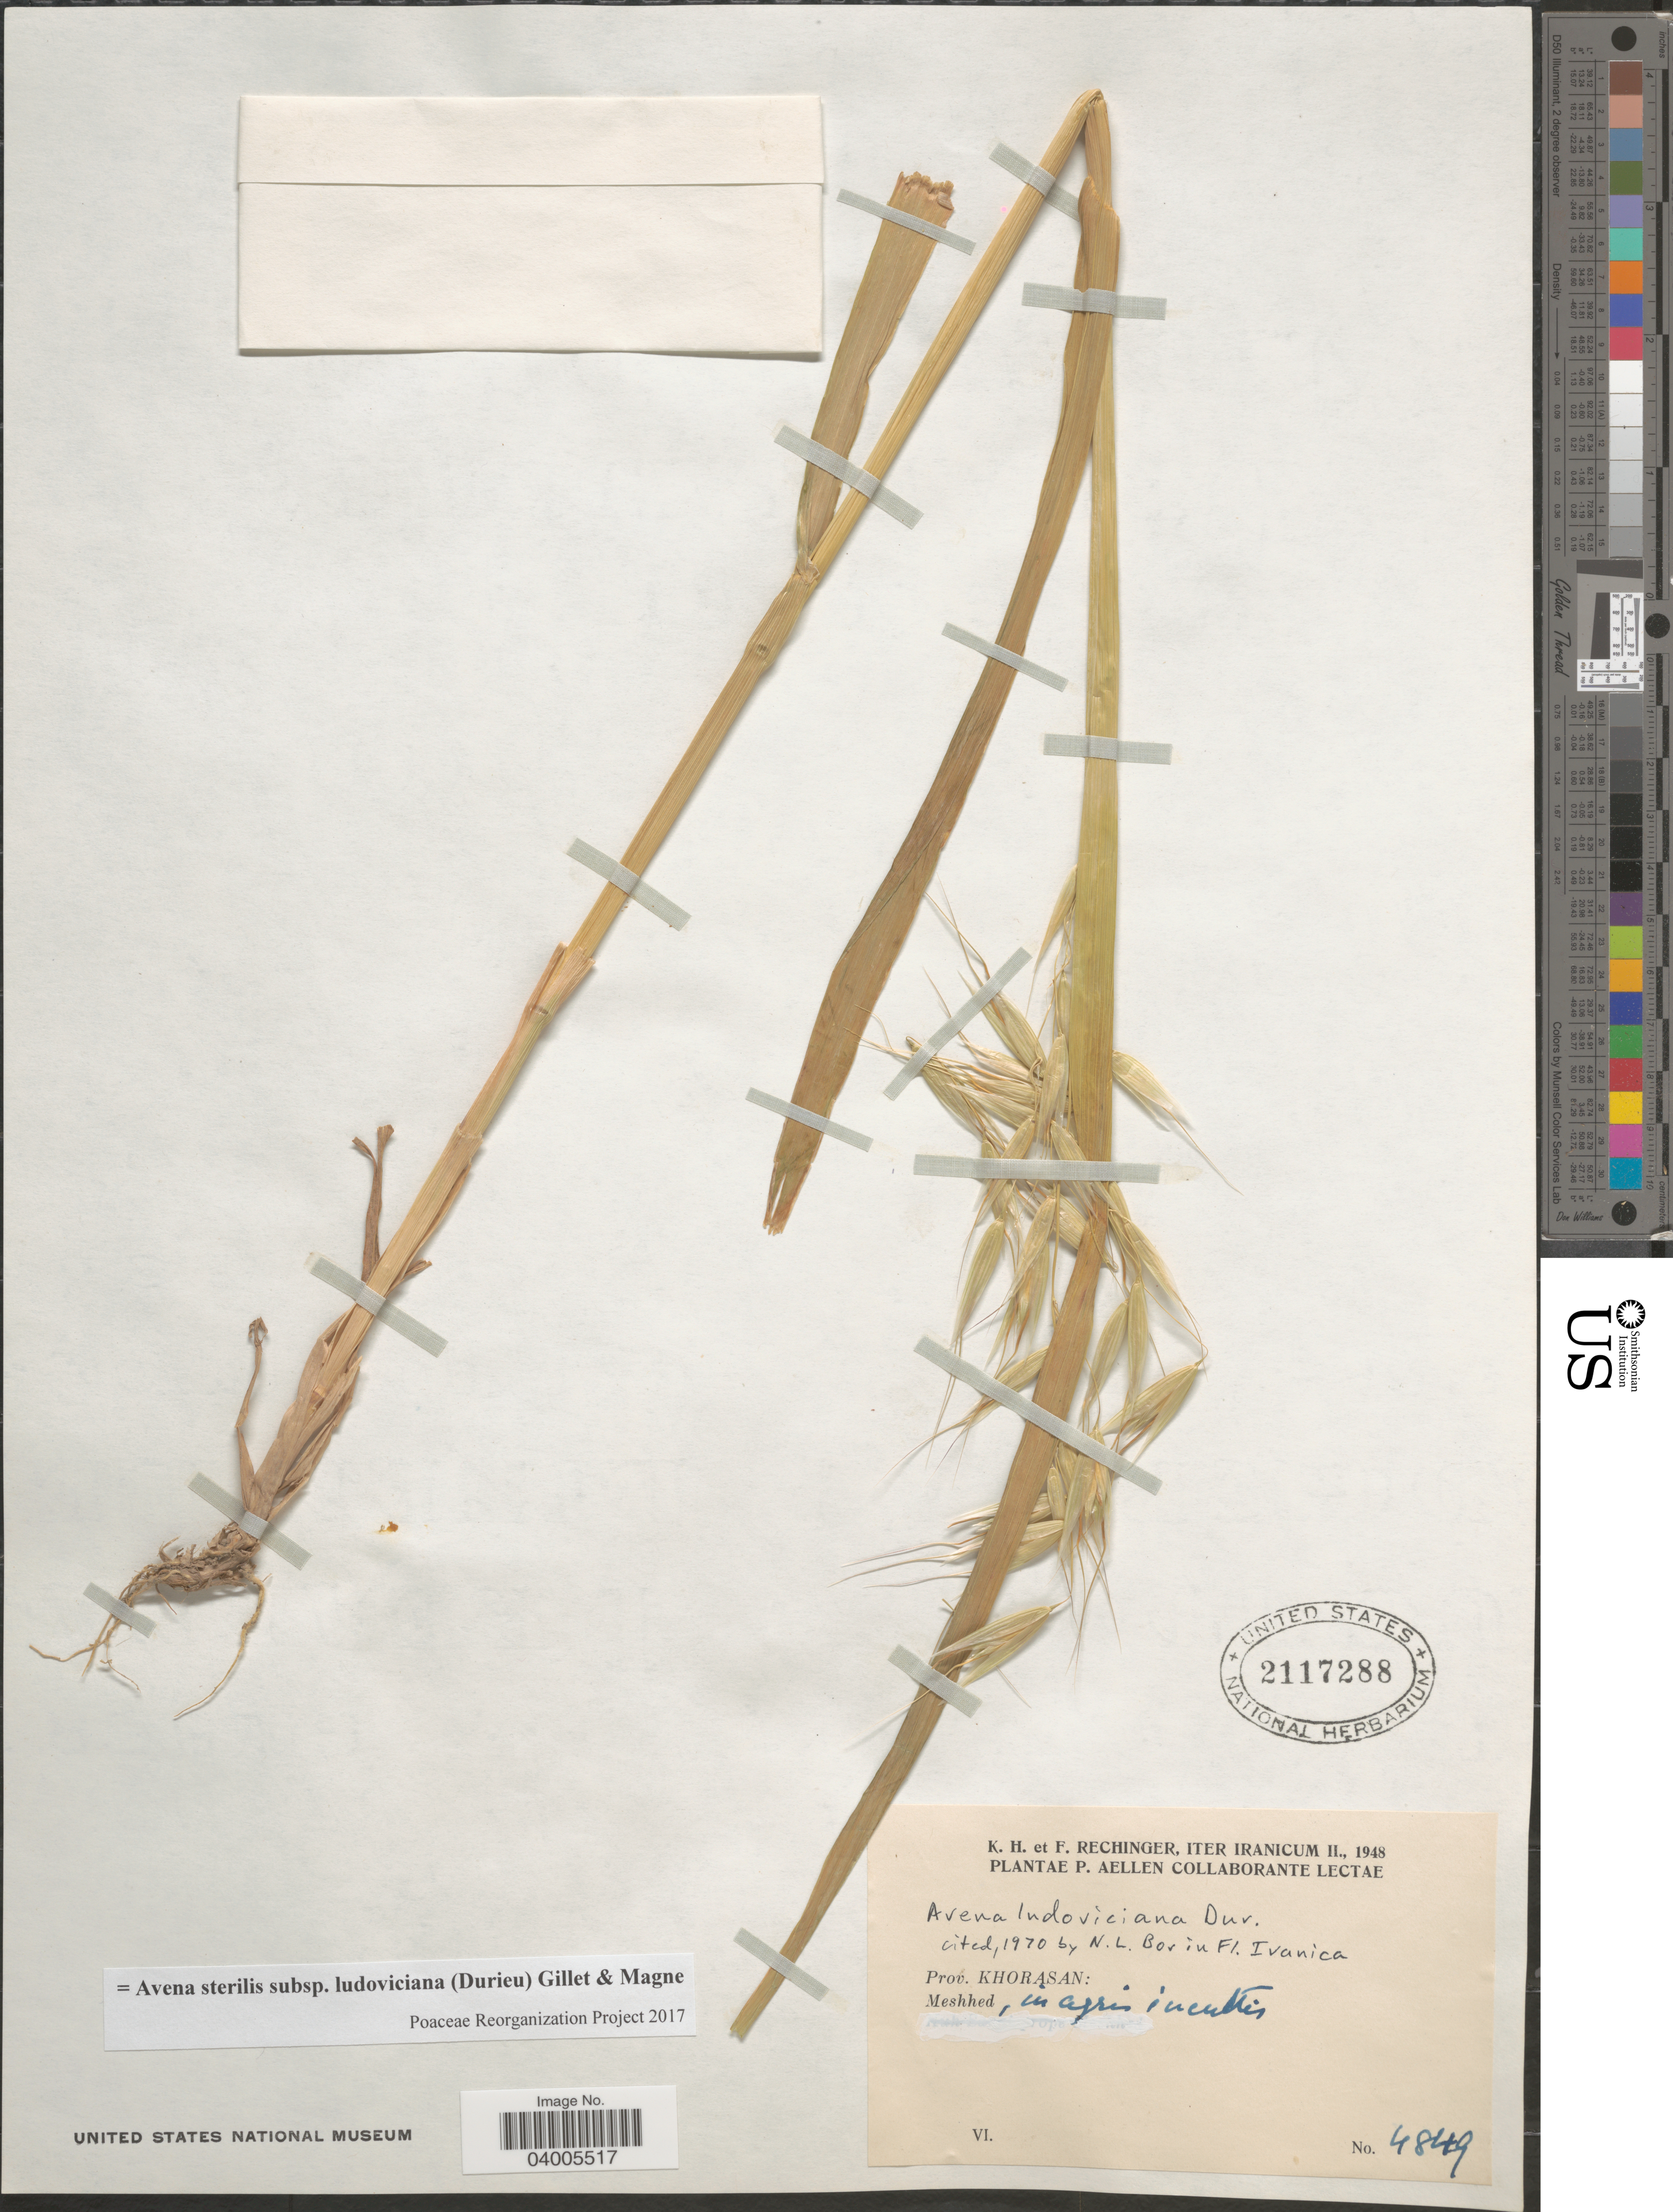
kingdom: Plantae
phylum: Tracheophyta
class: Liliopsida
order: Poales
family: Poaceae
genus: Avena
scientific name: Avena sterilis subsp. ludoviciana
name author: (Durieu) J.M. Gillett & Magne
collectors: K. H. Rechinger & F. Rechinger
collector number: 4849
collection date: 1948-06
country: Iran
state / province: Khorasan [obsolete]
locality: Iter Iranicum. Prov. Khorasan: Meshhed, in agris incultis.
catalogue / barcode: US 2117288